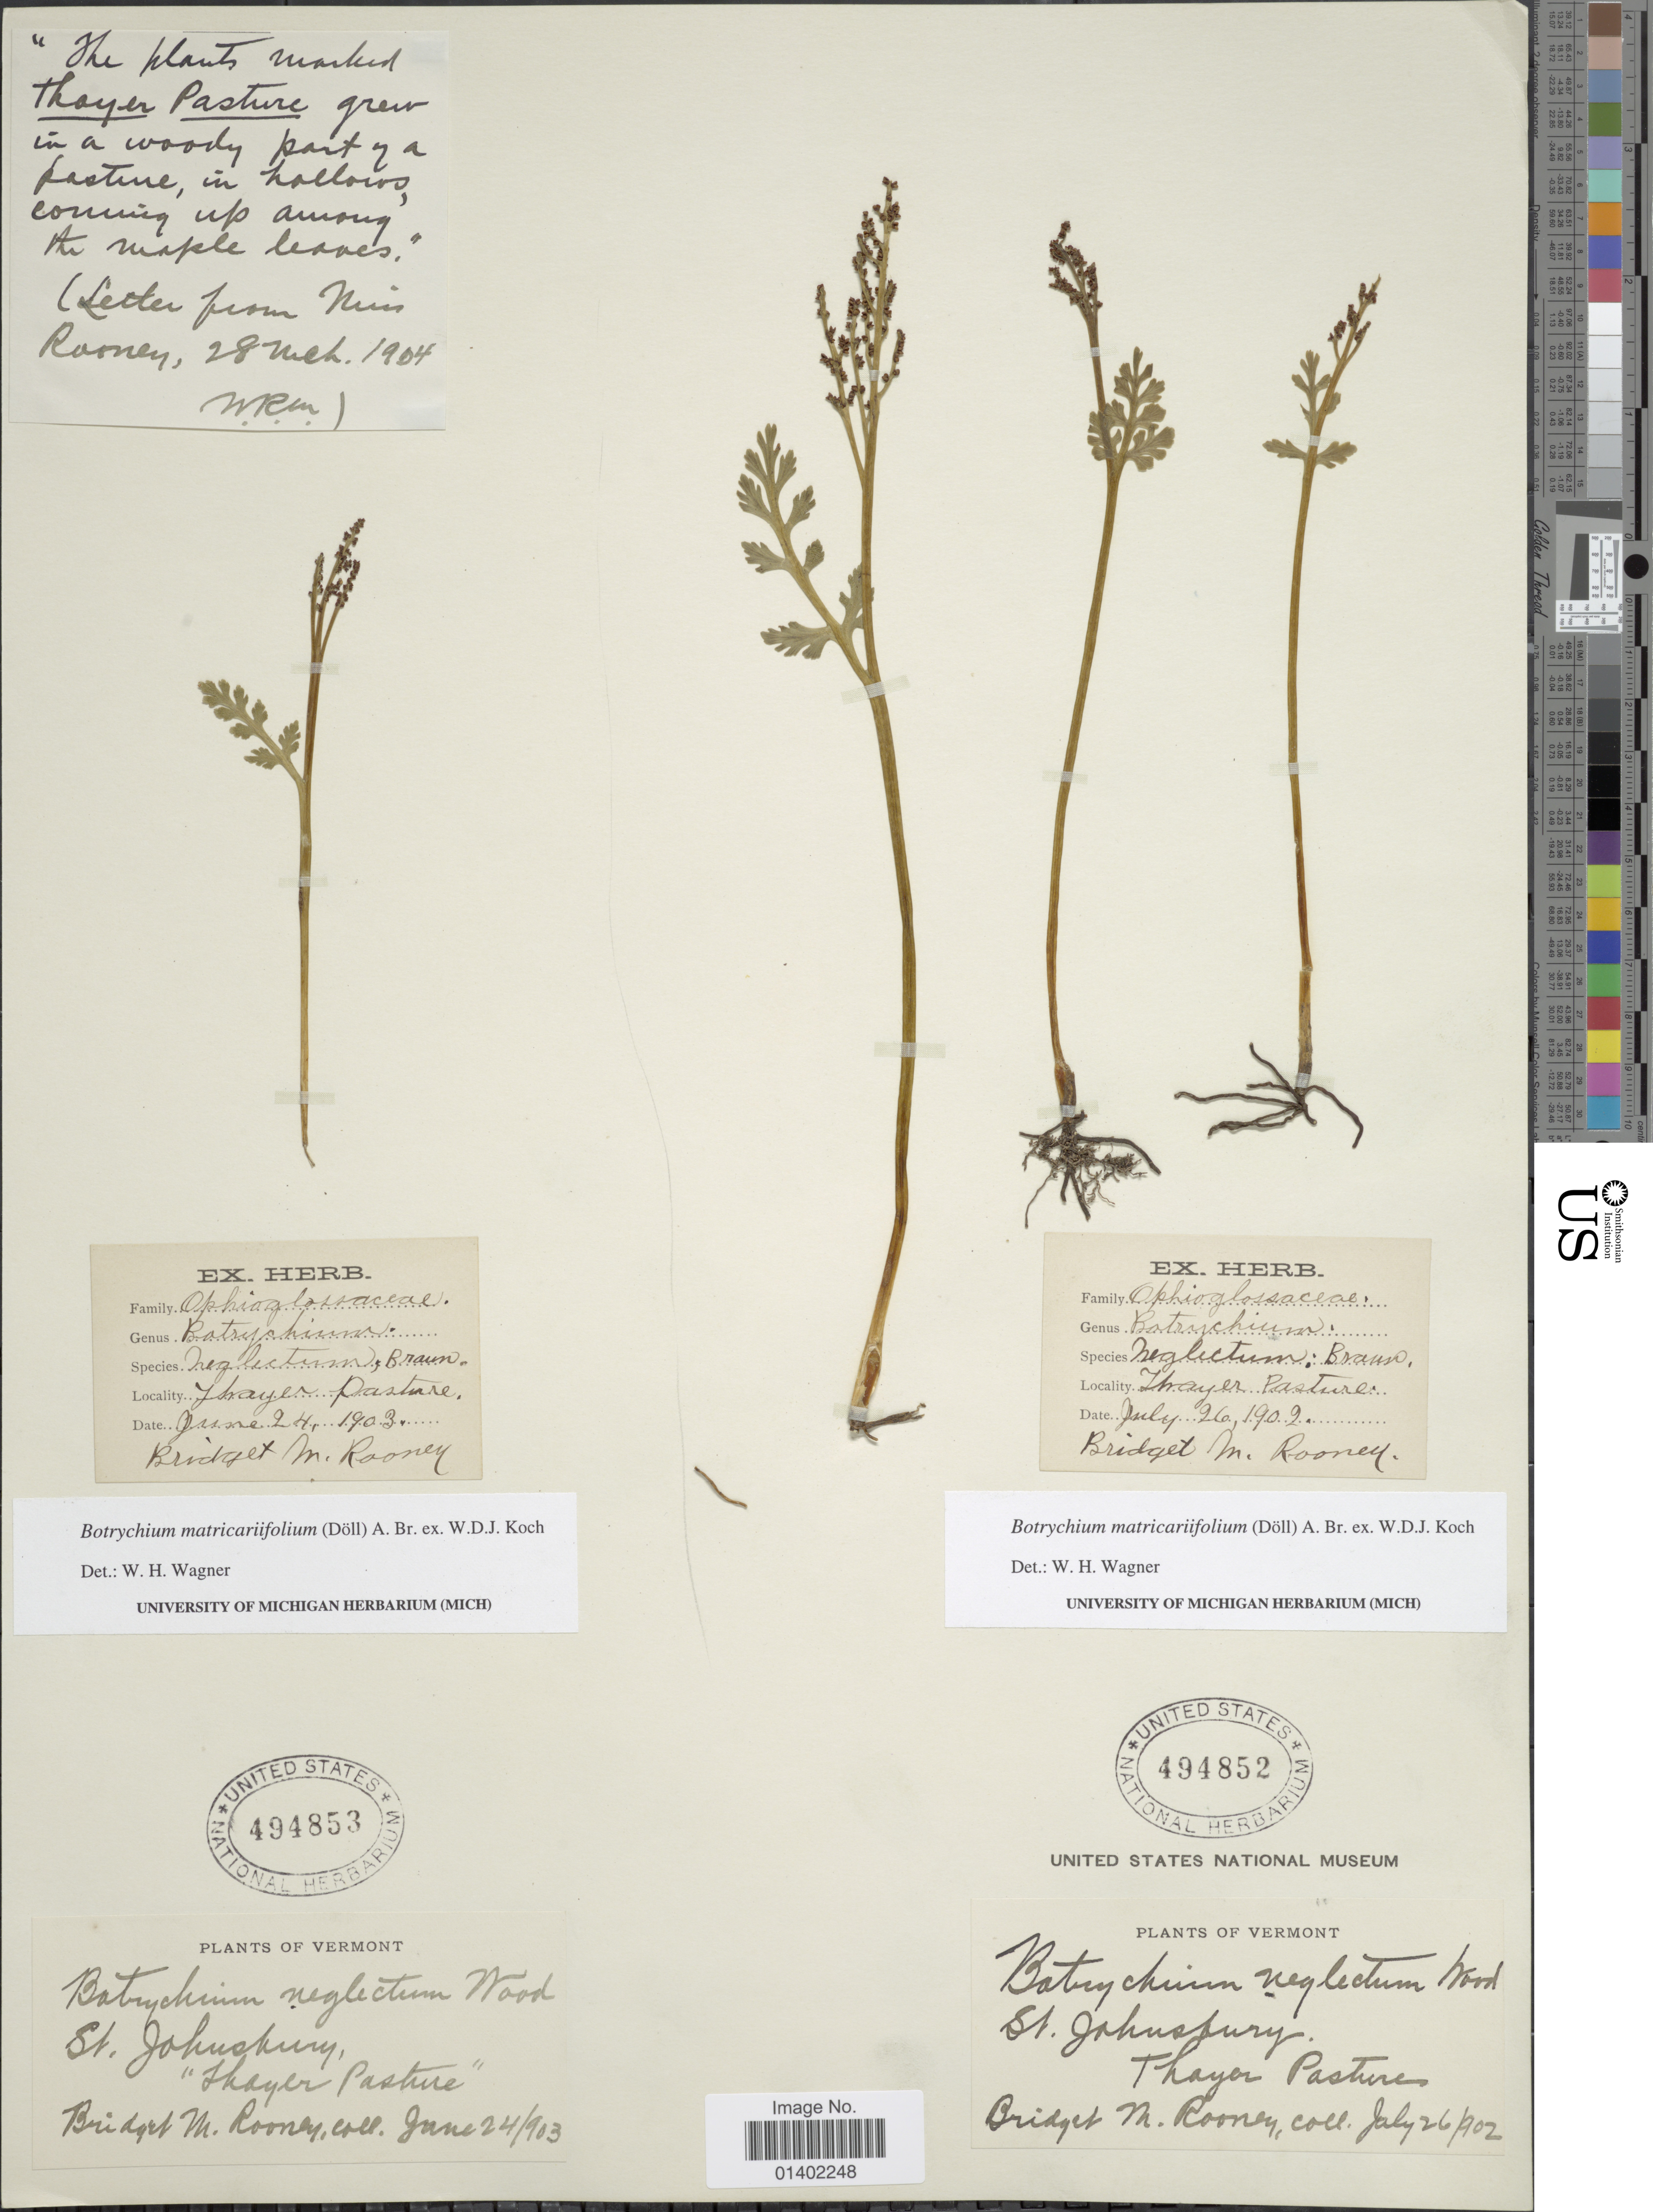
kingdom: Plantae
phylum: Tracheophyta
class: Polypodiopsida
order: Ophioglossales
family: Ophioglossaceae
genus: Botrychium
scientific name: Botrychium matricariifolium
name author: (A. Braun ex Dowell) A. Braun ex Koch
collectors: B. Rooney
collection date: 1902-07-26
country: United States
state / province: Vermont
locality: Plants of Vermont, St. Johuskury, Thayer Pastures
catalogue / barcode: US 494852-2